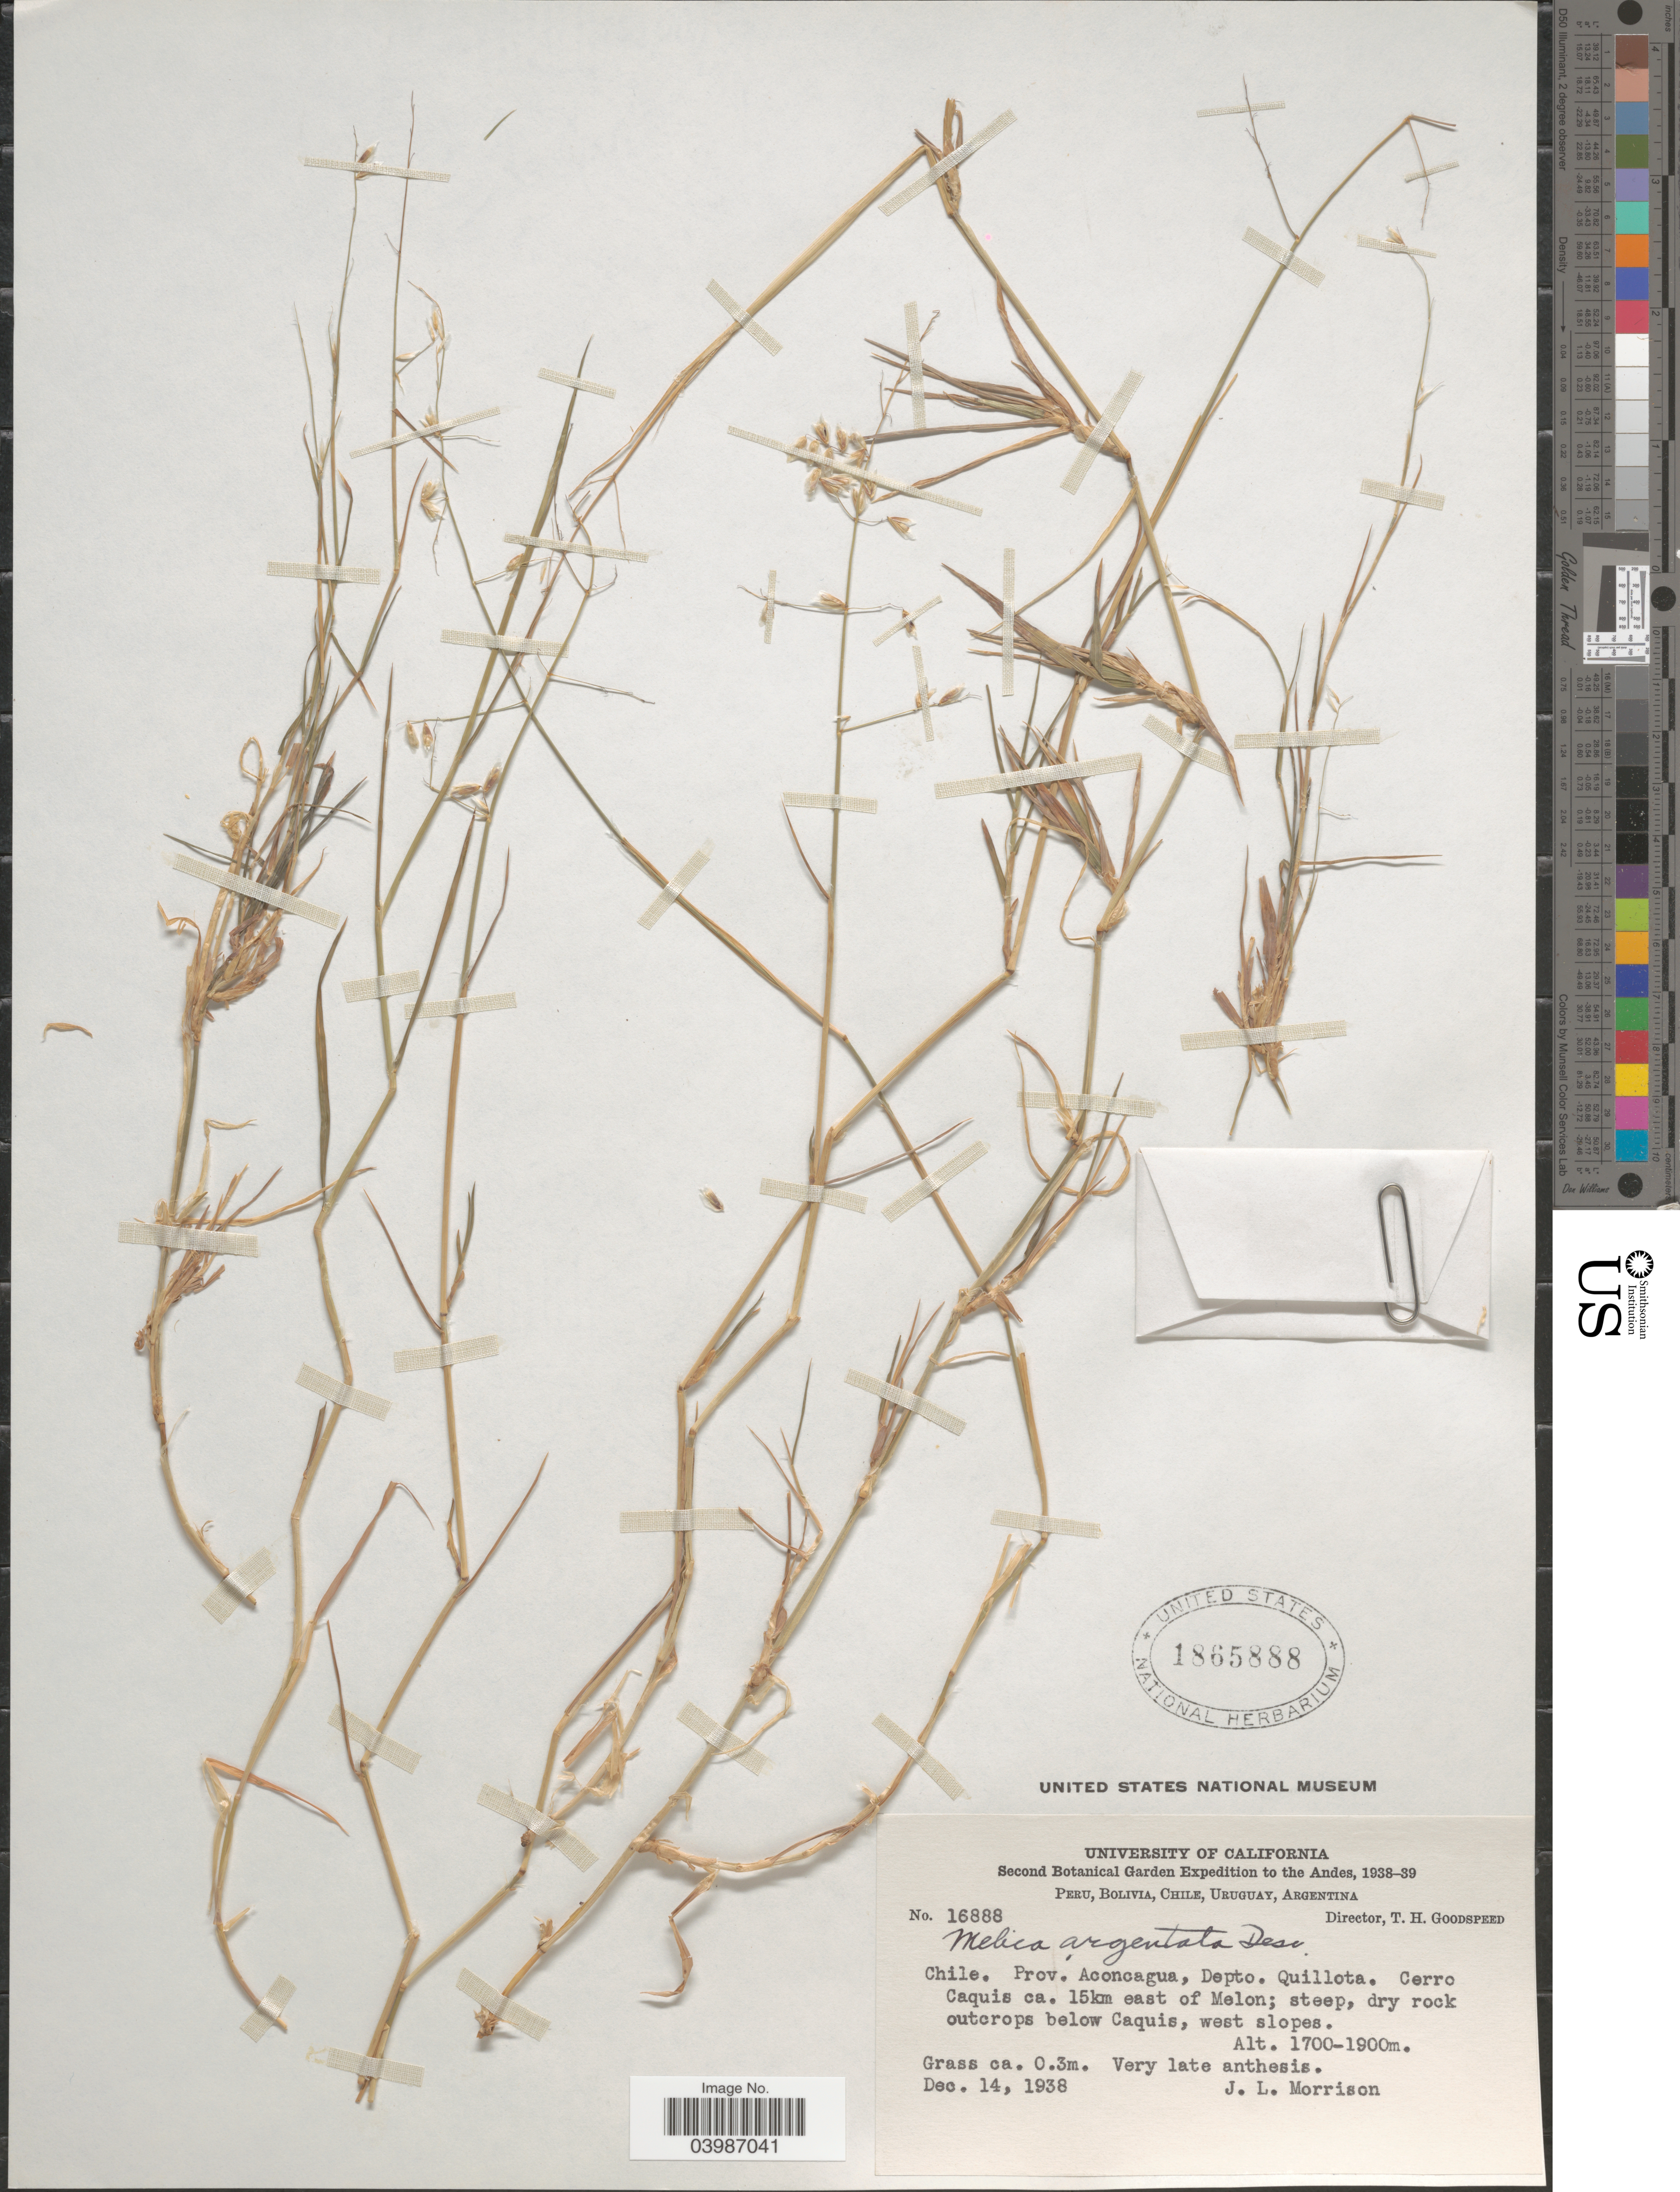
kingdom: Plantae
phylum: Tracheophyta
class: Liliopsida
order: Poales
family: Poaceae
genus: Melica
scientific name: Melica argentata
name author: É. Desv.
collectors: J. Morrison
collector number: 16888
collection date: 1938-12-14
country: Chile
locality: The Andes. Prov. Aconcagua, Depto. Quillota. Cerro Caquis ca. 15 km east of Melon; steep, dry rock outcrops below Caquis, west slopes.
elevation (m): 1700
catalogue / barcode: US 1865888